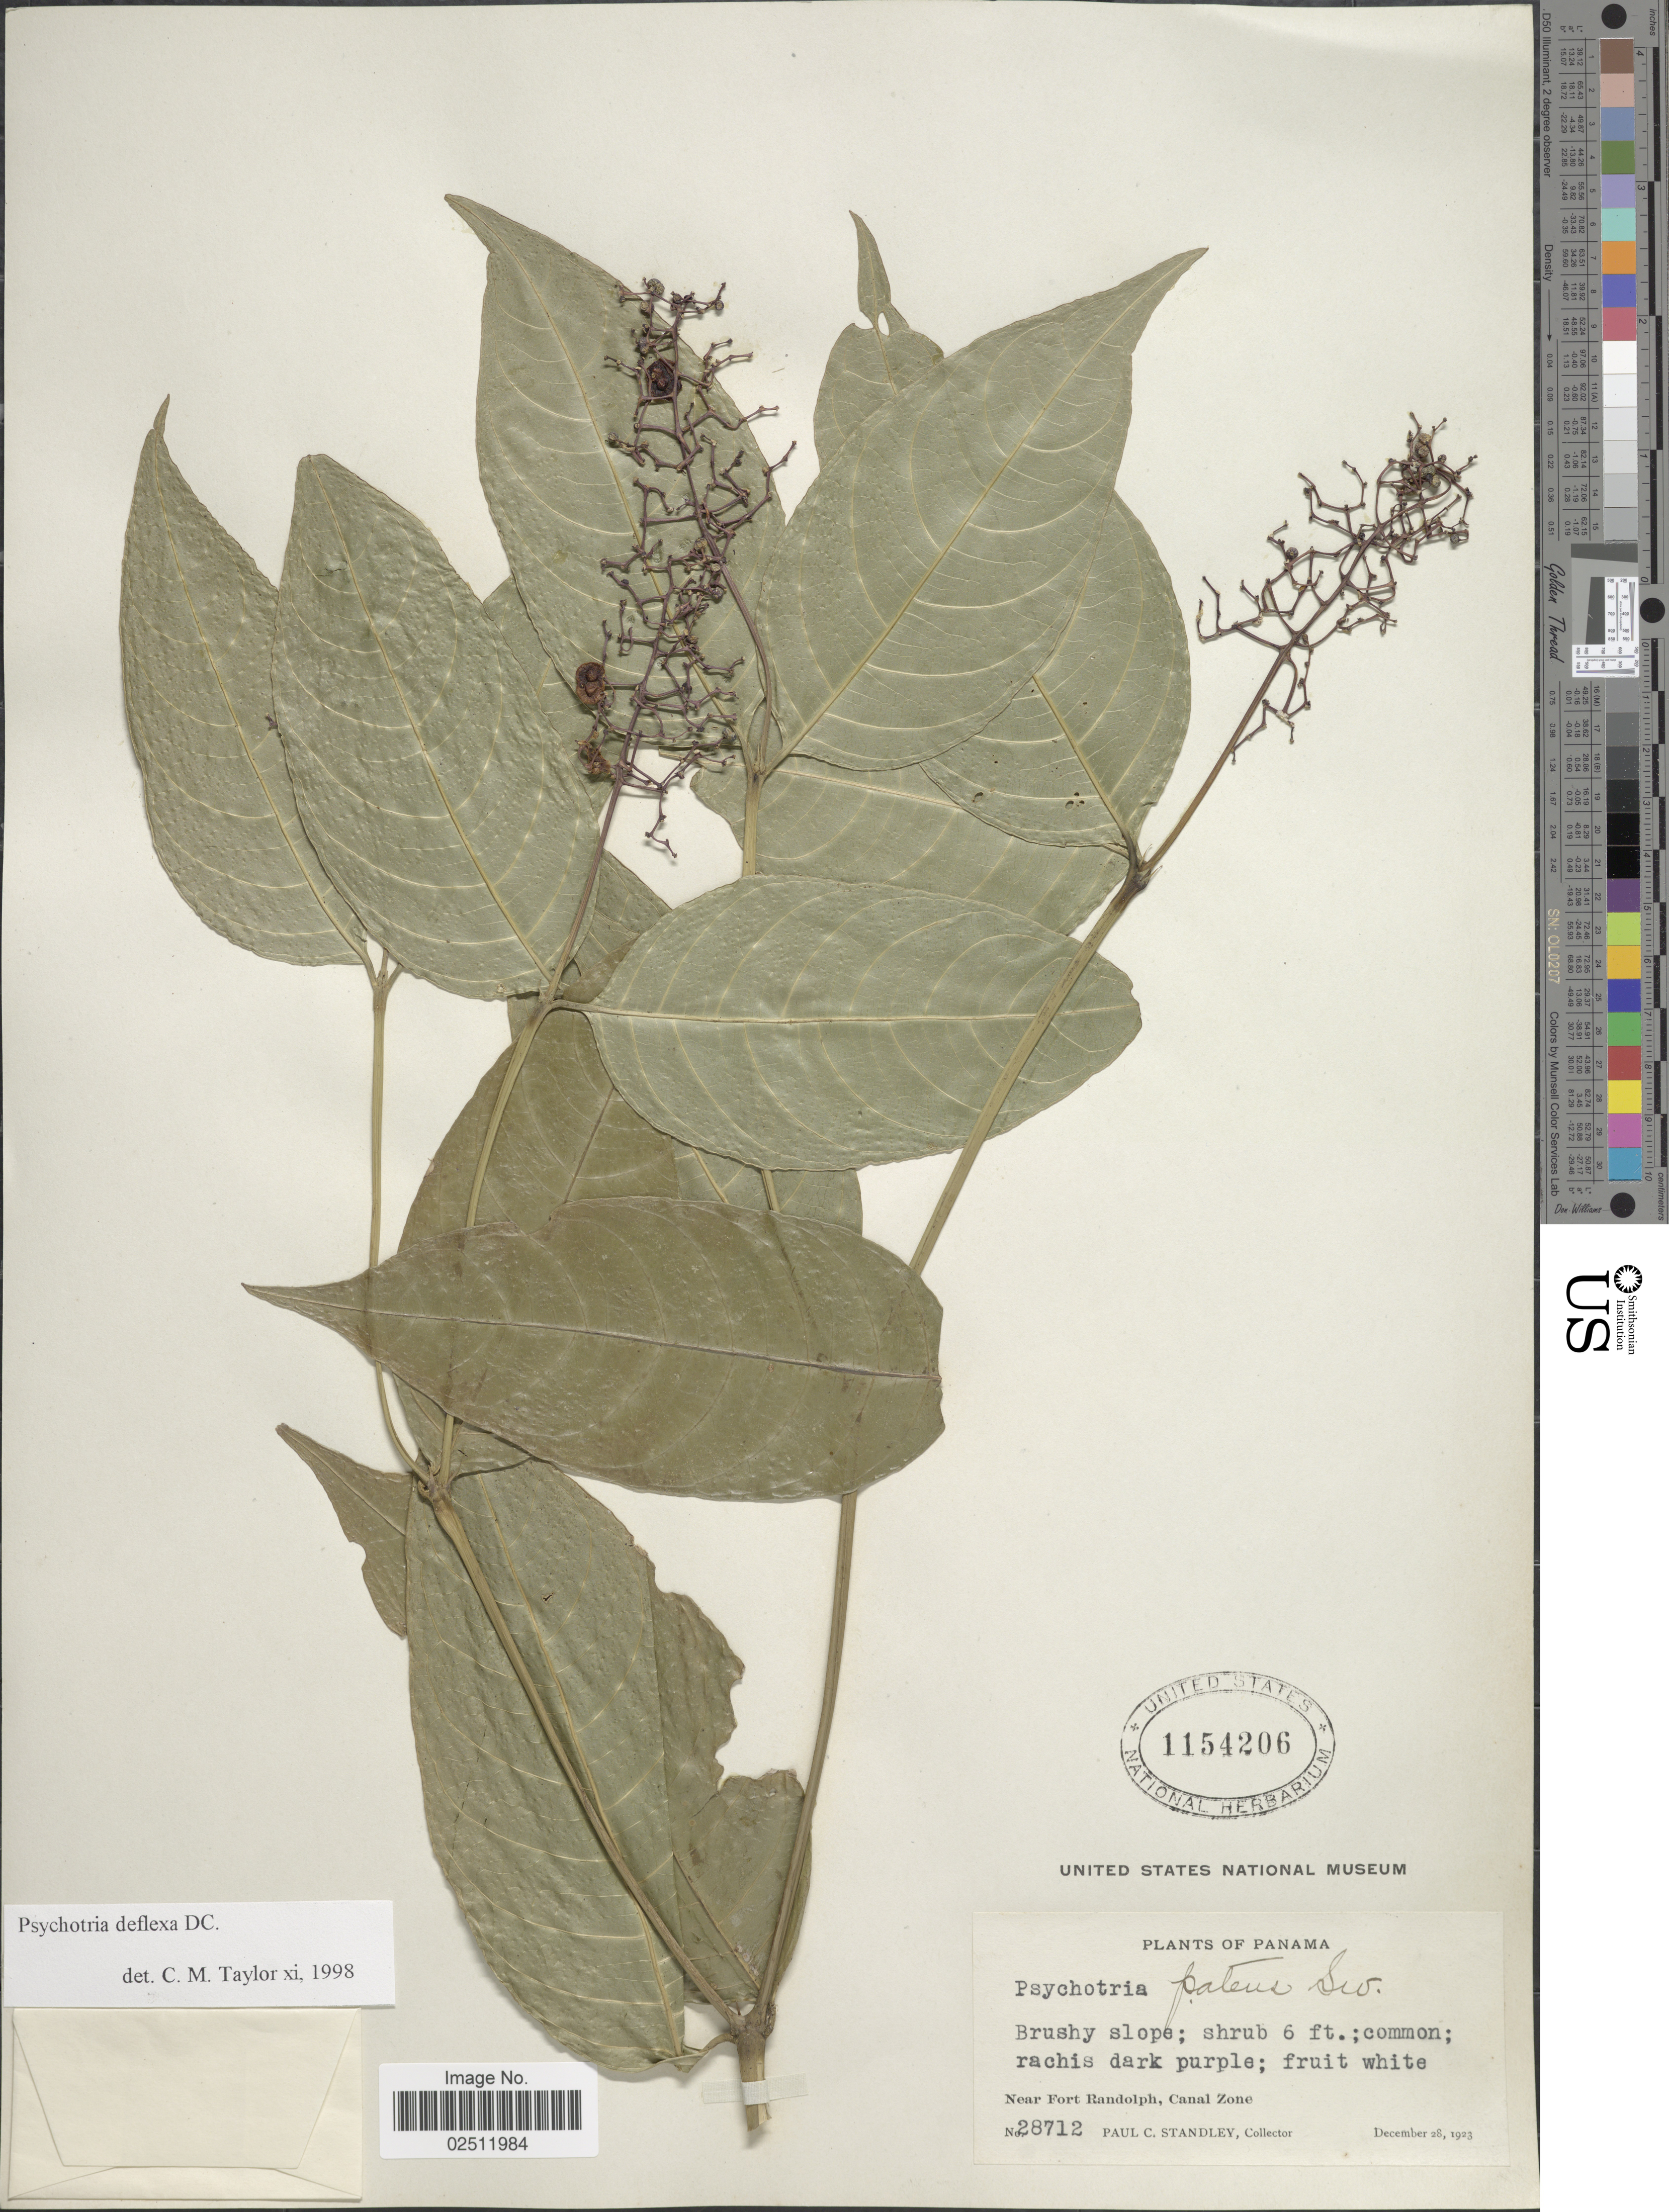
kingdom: Plantae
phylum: Tracheophyta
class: Magnoliopsida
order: Gentianales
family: Rubiaceae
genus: Psychotria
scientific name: Psychotria deflexa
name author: DC.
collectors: P. C. Standley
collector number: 28712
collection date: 1923-12-28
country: Panama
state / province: Colón / Panamá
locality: Brushy slope; Near Fort Randolph, Canal Zone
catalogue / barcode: US 1154206